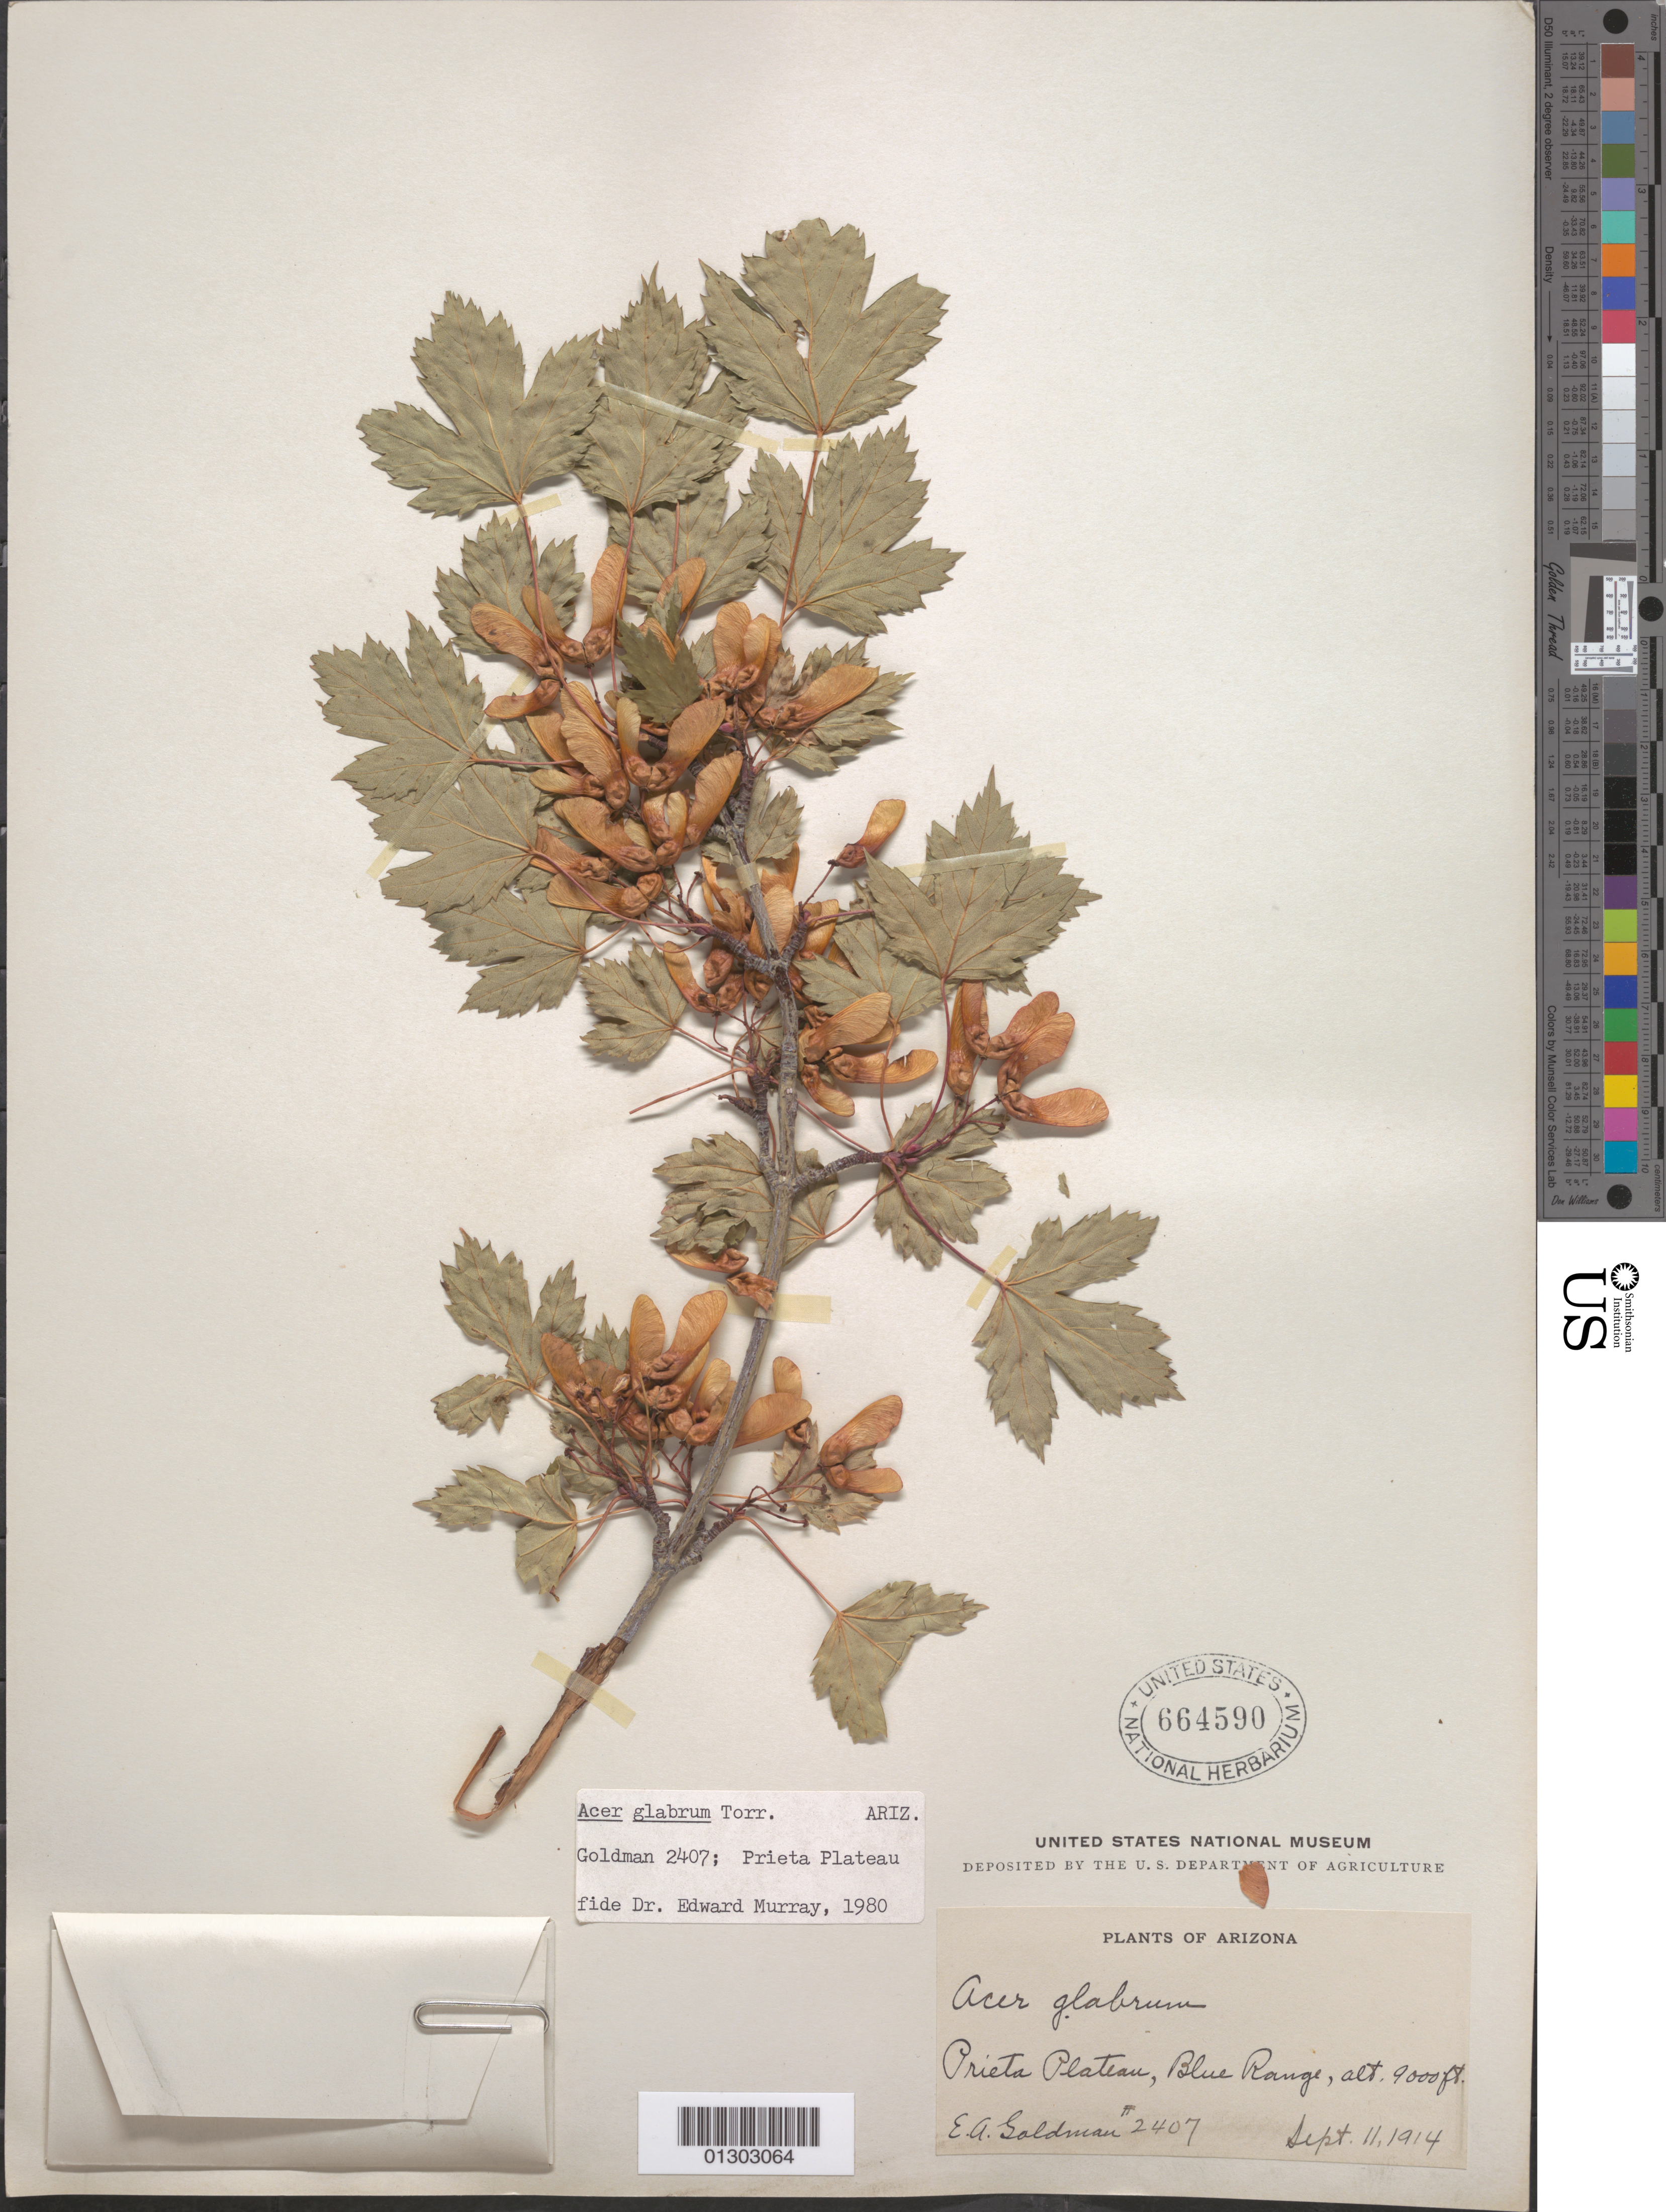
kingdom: Plantae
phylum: Tracheophyta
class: Magnoliopsida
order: Sapindales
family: Sapindaceae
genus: Acer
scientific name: Acer glabrum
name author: Torr.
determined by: Murray, Edward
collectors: E. A. Goldman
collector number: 2407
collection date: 1914-09-11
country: United States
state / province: Arizona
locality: Prieta Plateau, Blue Range.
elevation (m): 2743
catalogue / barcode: US 664590